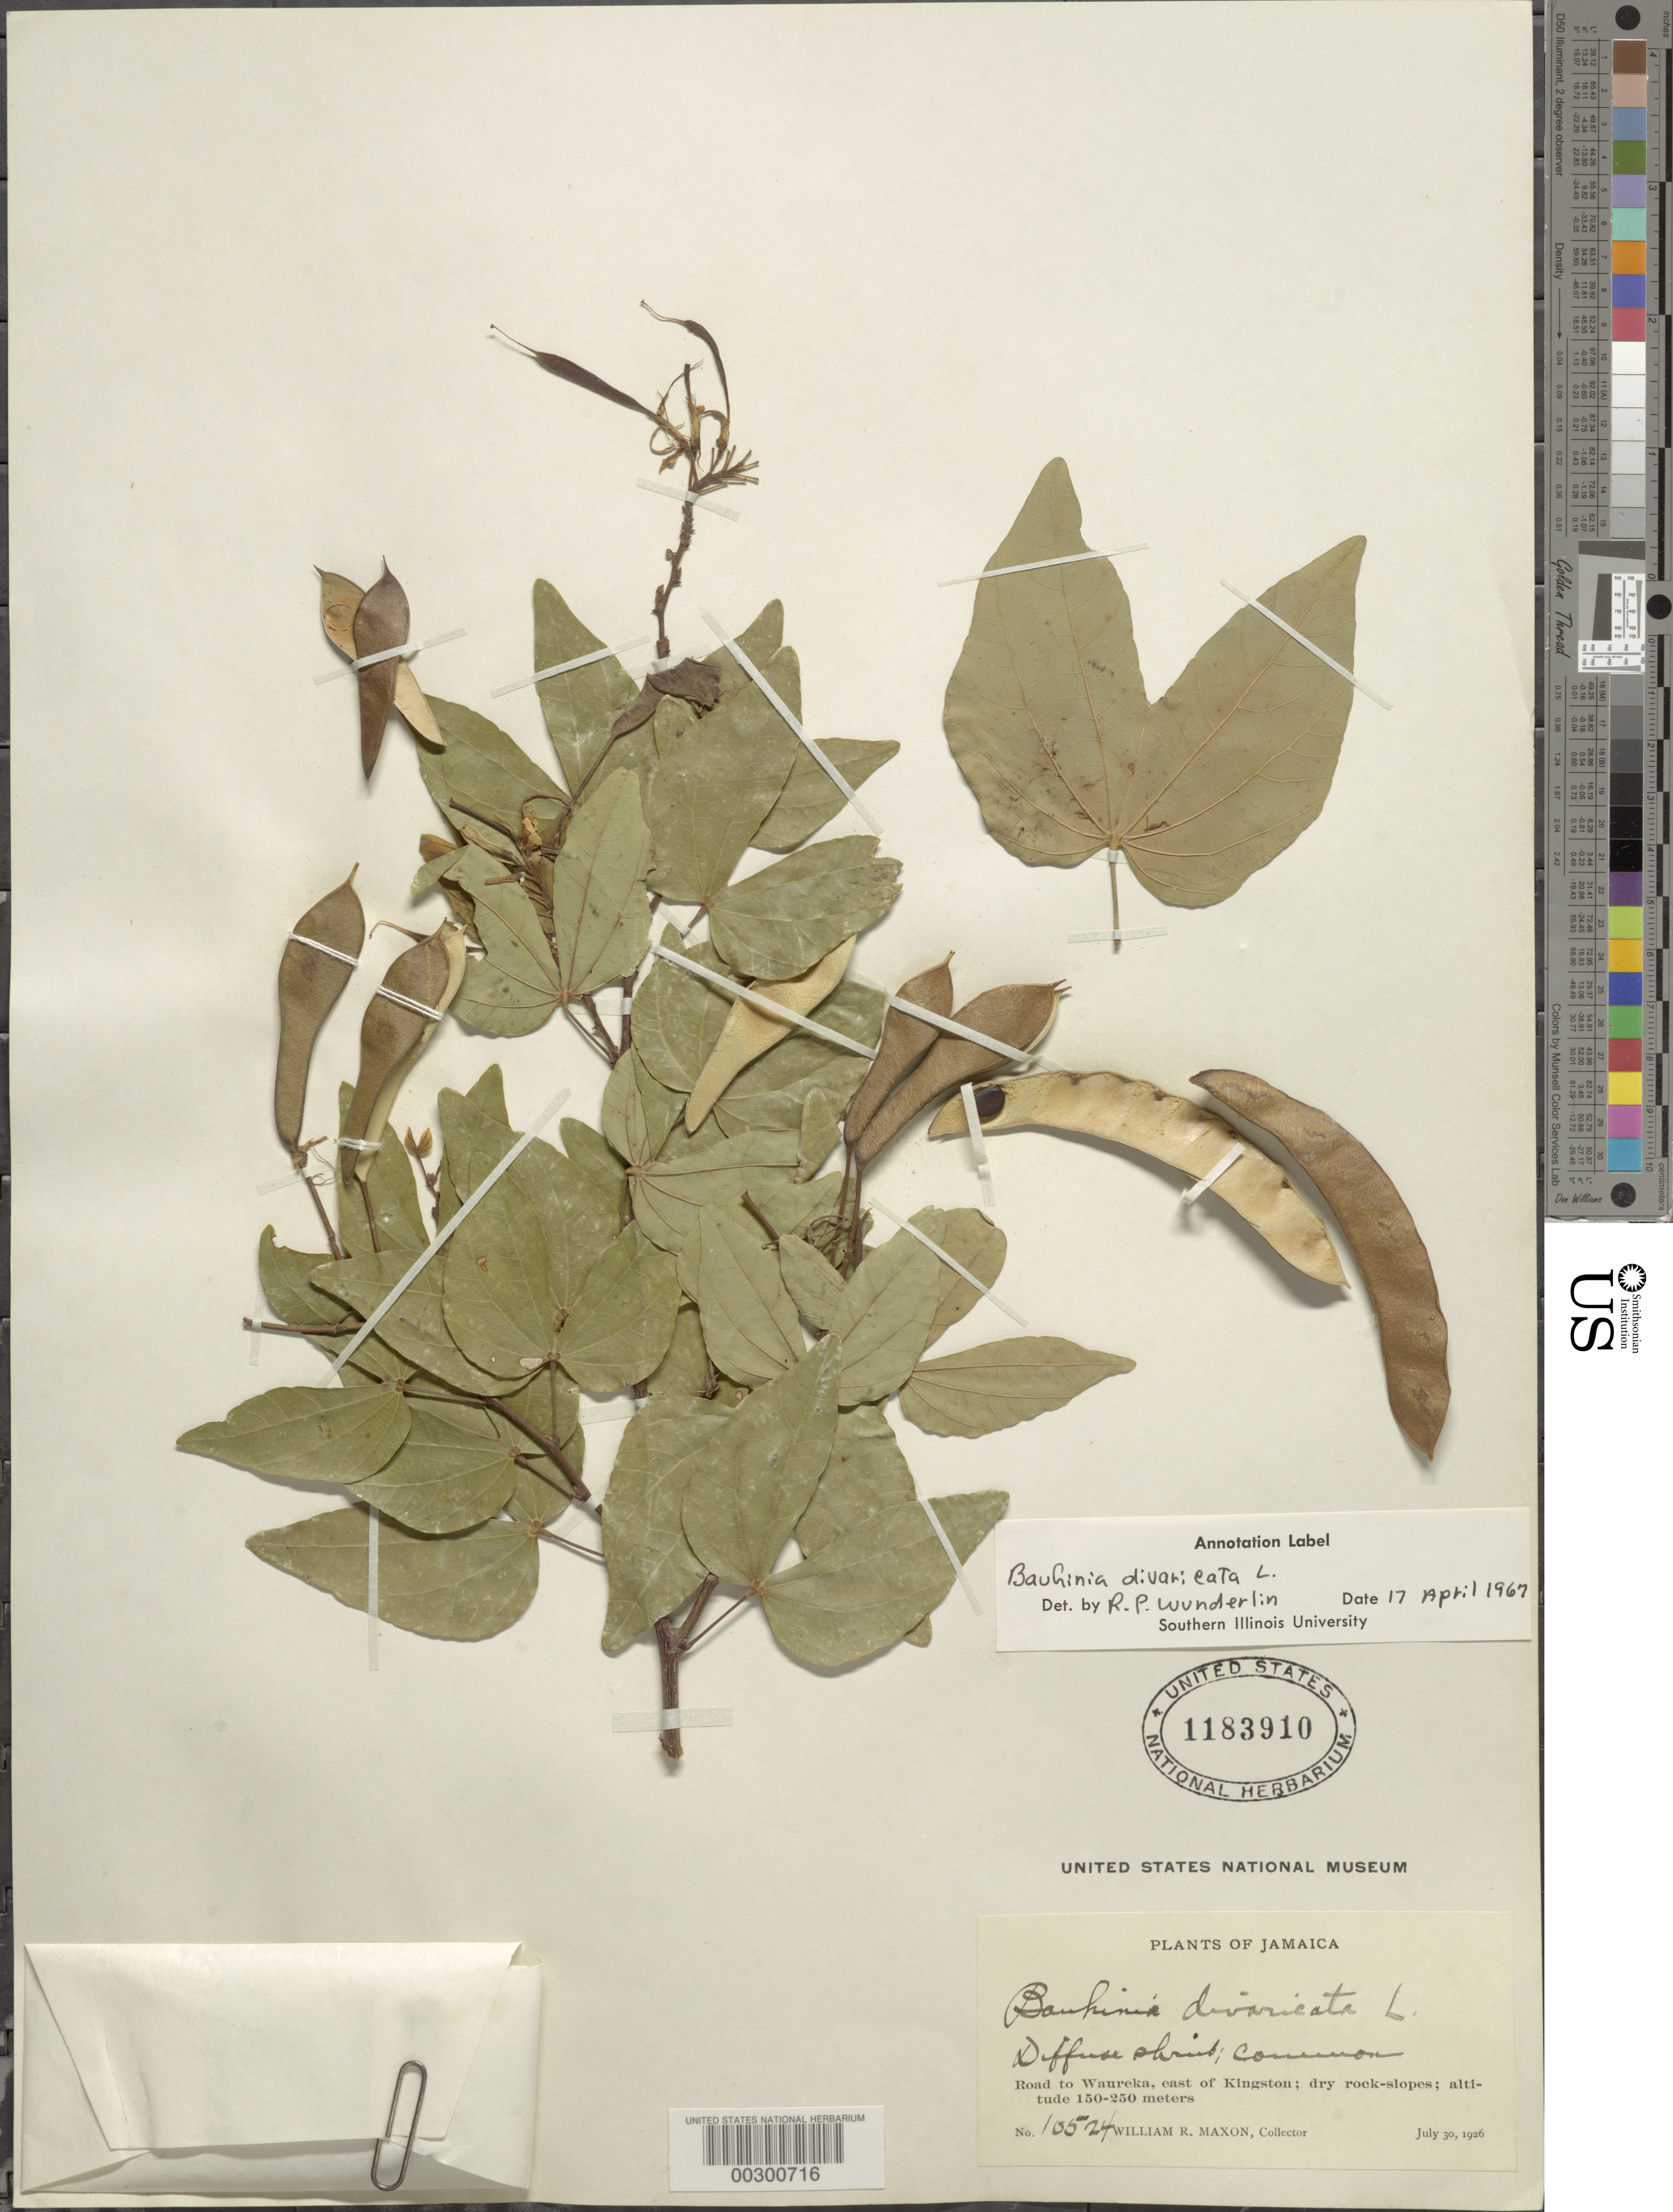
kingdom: Plantae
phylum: Tracheophyta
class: Magnoliopsida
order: Fabales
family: Fabaceae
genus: Bauhinia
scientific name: Bauhinia divaricata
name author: L.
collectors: W. R. Maxon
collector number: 10524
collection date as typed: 30 Jul 1926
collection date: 1926-07-30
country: Jamaica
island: Greater Antilles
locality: Road to waureka, e of kingston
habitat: Dry rock slopes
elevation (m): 150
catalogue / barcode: US 1183910